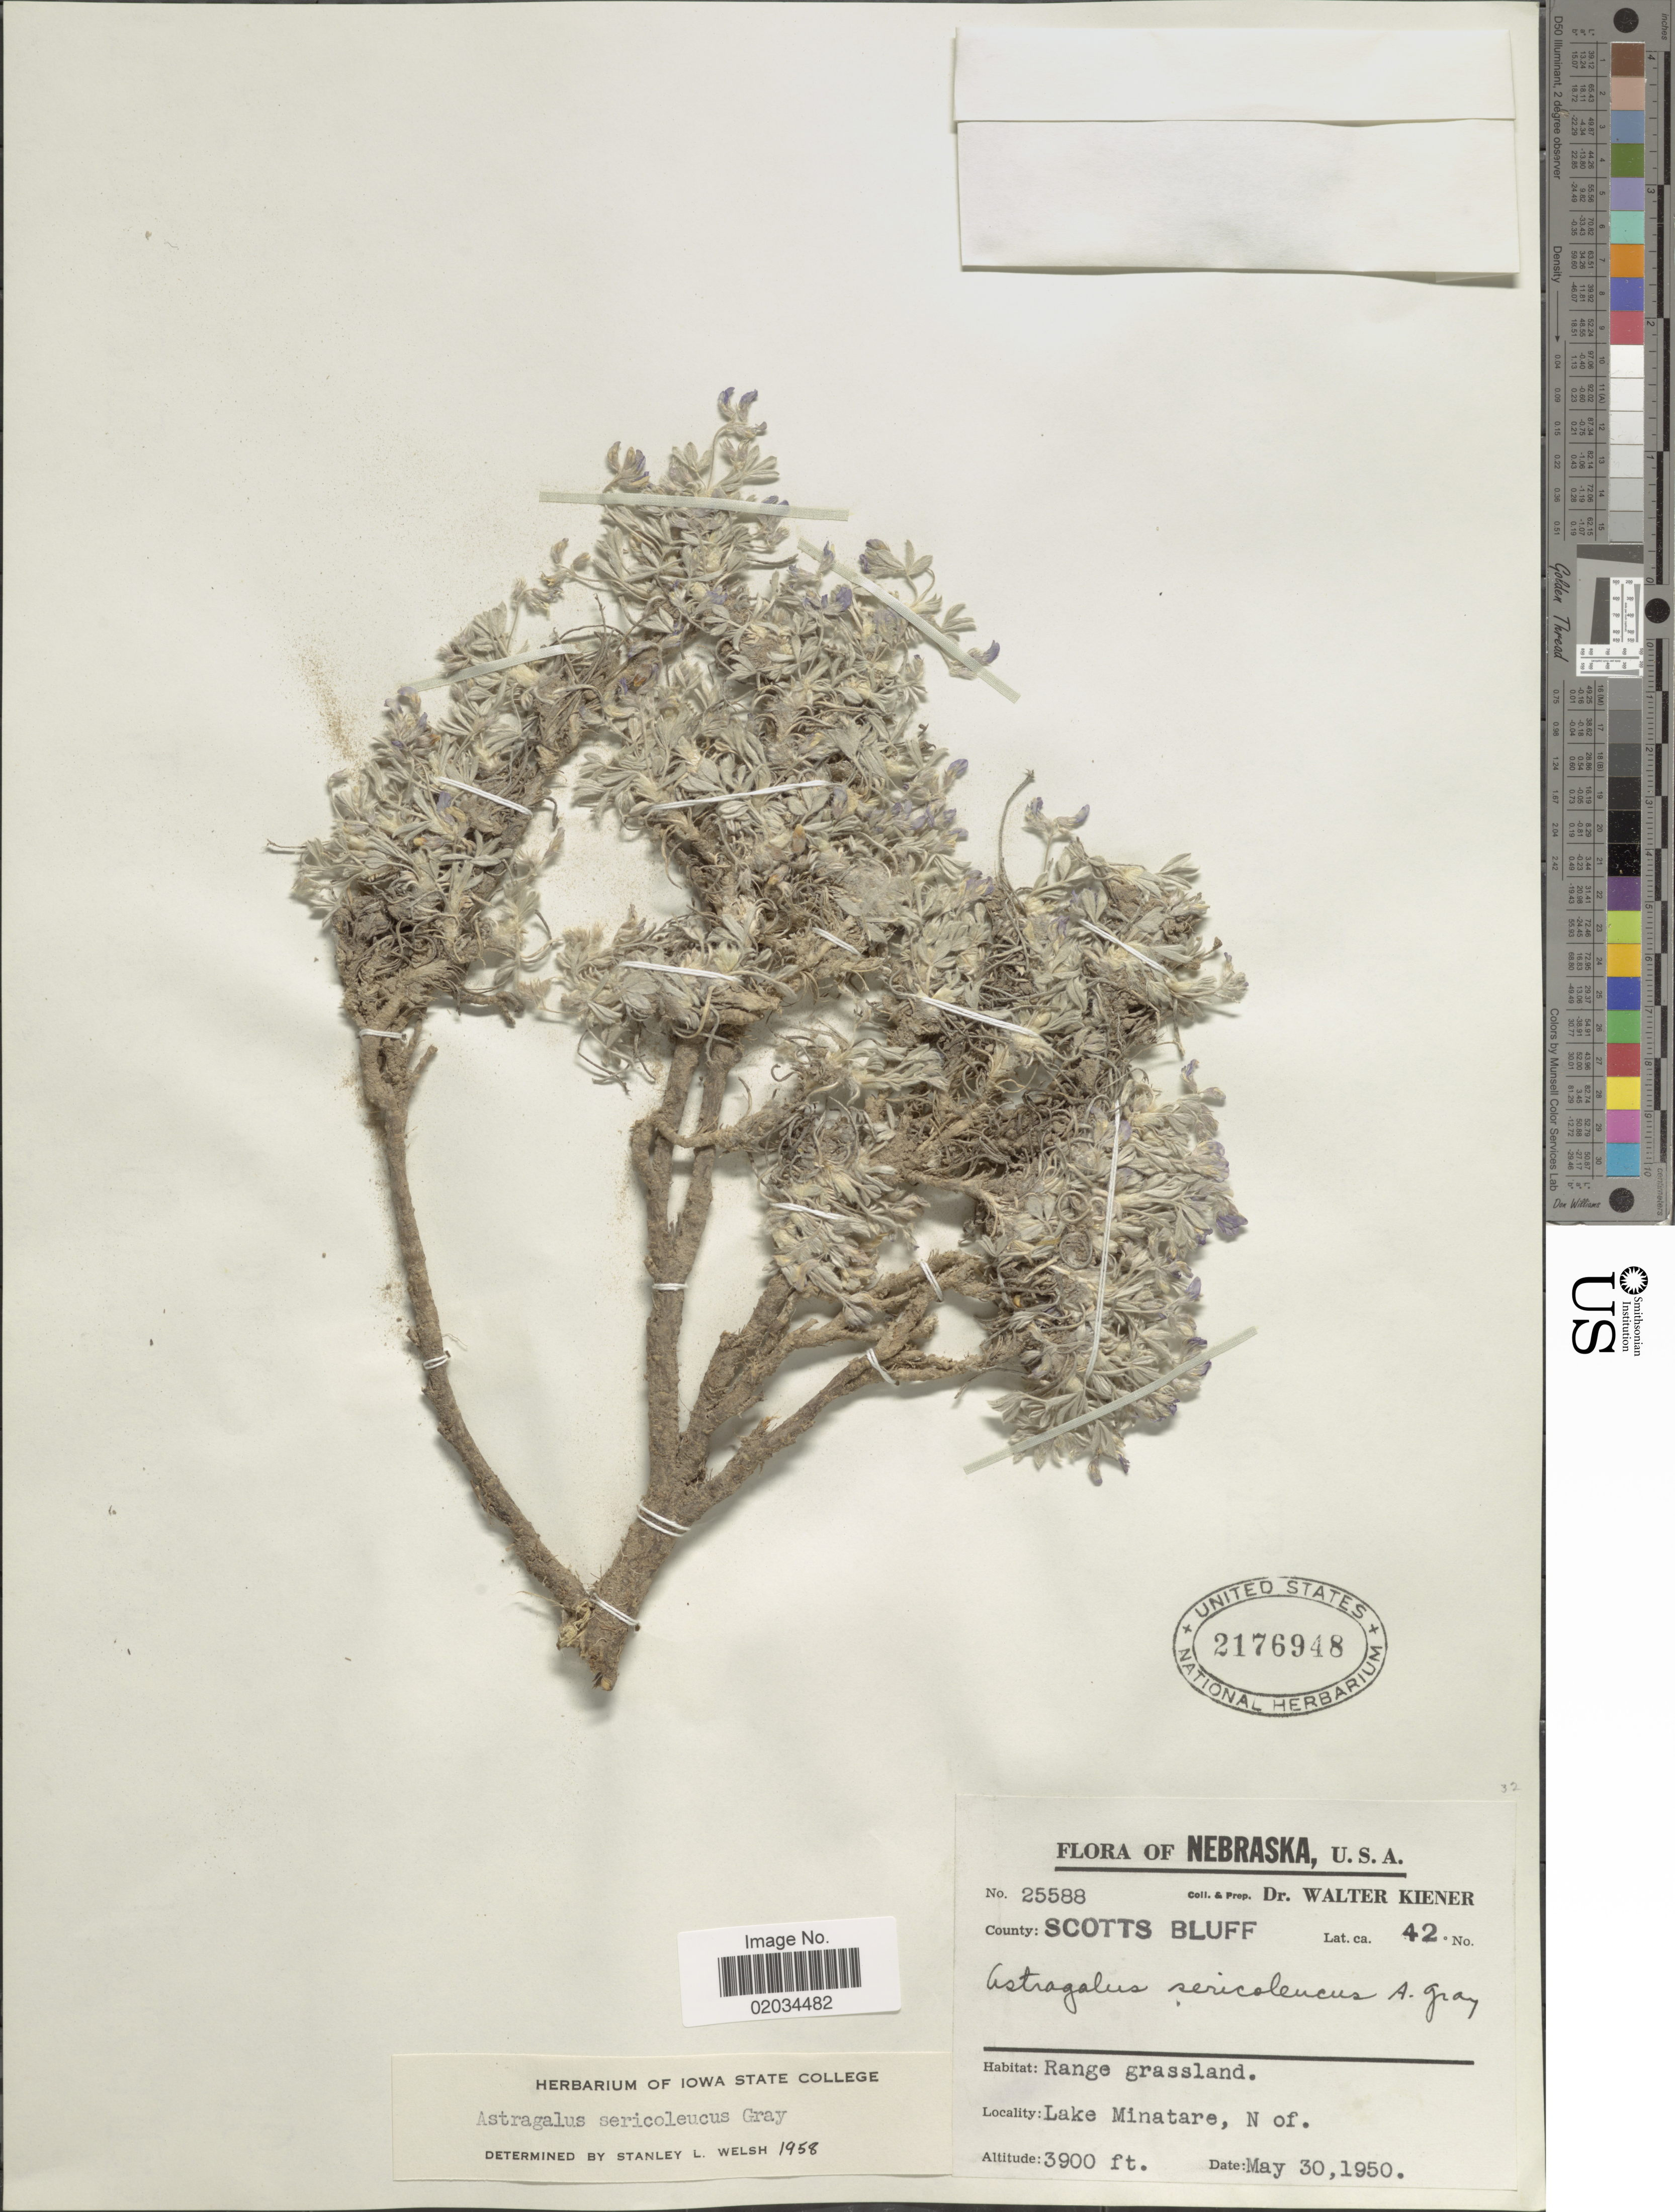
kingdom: Plantae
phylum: Tracheophyta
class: Magnoliopsida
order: Fabales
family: Fabaceae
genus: Astragalus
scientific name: Astragalus sericoleucus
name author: A. Gray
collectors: W. Kiener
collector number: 25588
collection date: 1950-05-30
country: United States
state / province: Nebraska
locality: Scotts Bluff, Range grassland, Lake Minatare, N of.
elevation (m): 1189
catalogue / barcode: US 2176948